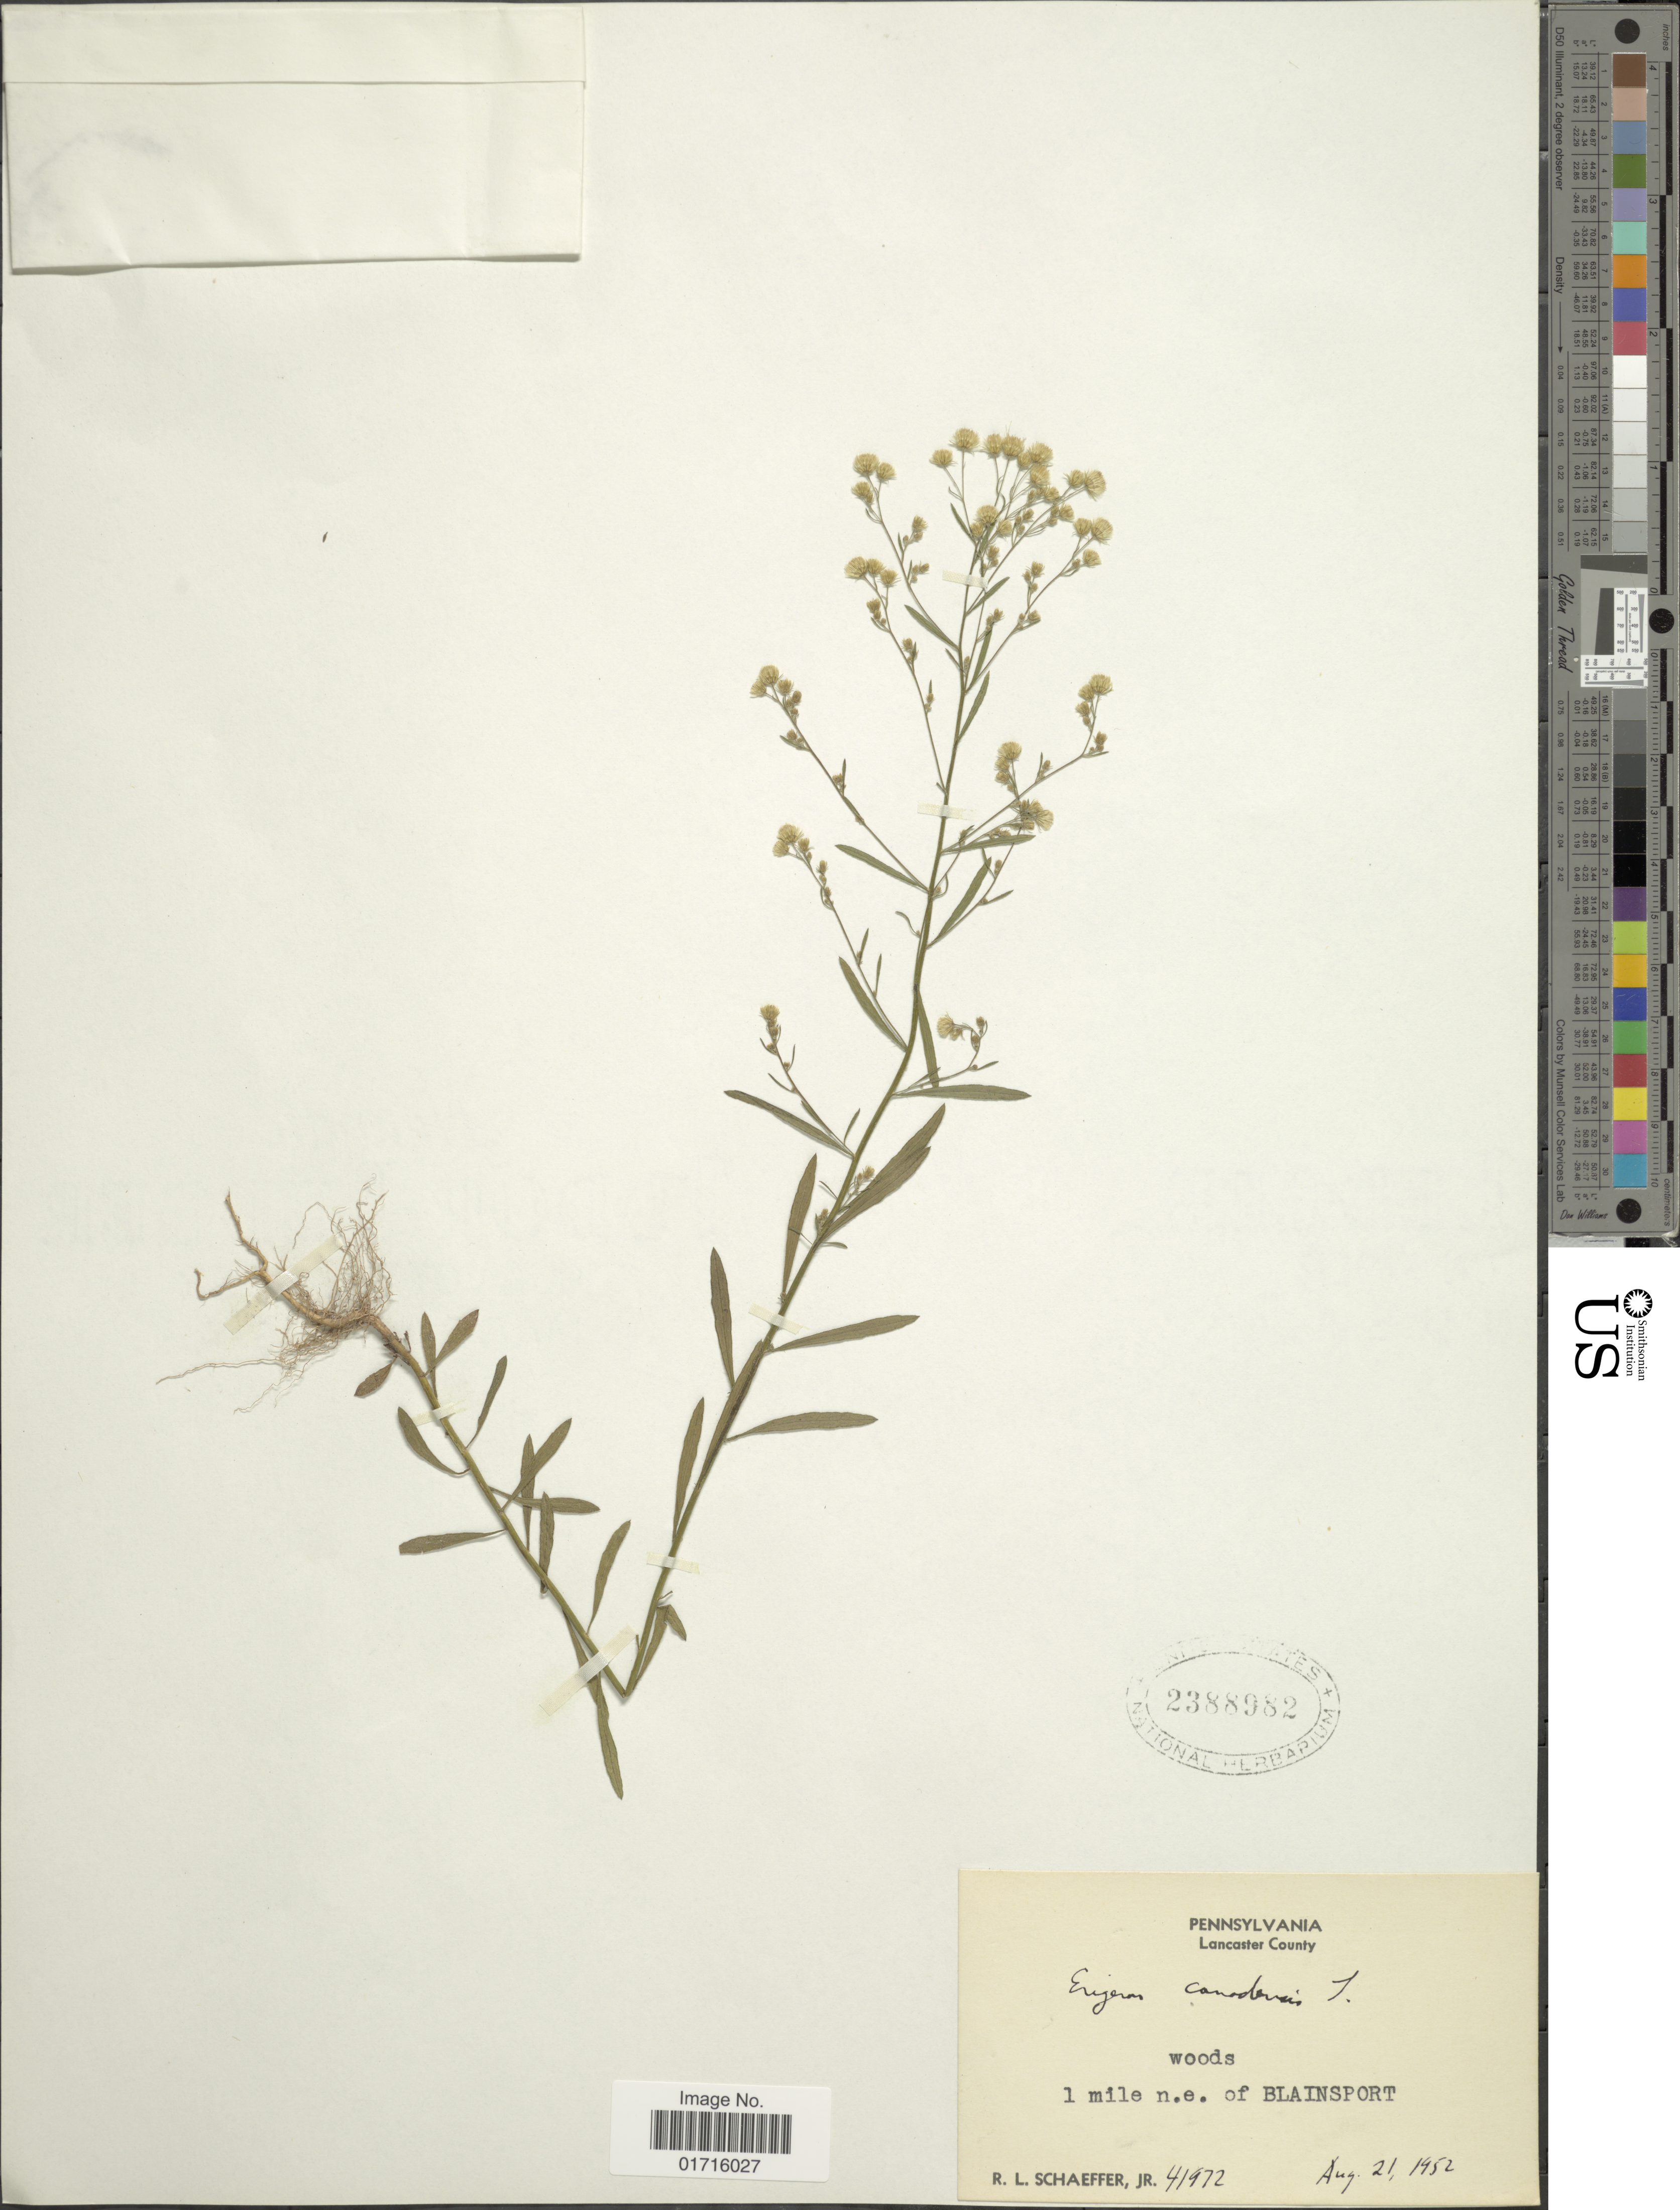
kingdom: Plantae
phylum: Tracheophyta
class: Magnoliopsida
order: Asterales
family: Asteraceae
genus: Conyza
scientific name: Conyza canadensis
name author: (L.) Cronq.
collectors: R. L. Schaeffer Jr.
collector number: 41972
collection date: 1952-08-21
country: United States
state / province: Pennsylvania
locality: Lancaster County, 1 mile n.e. of Blainsport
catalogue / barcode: US 2388982